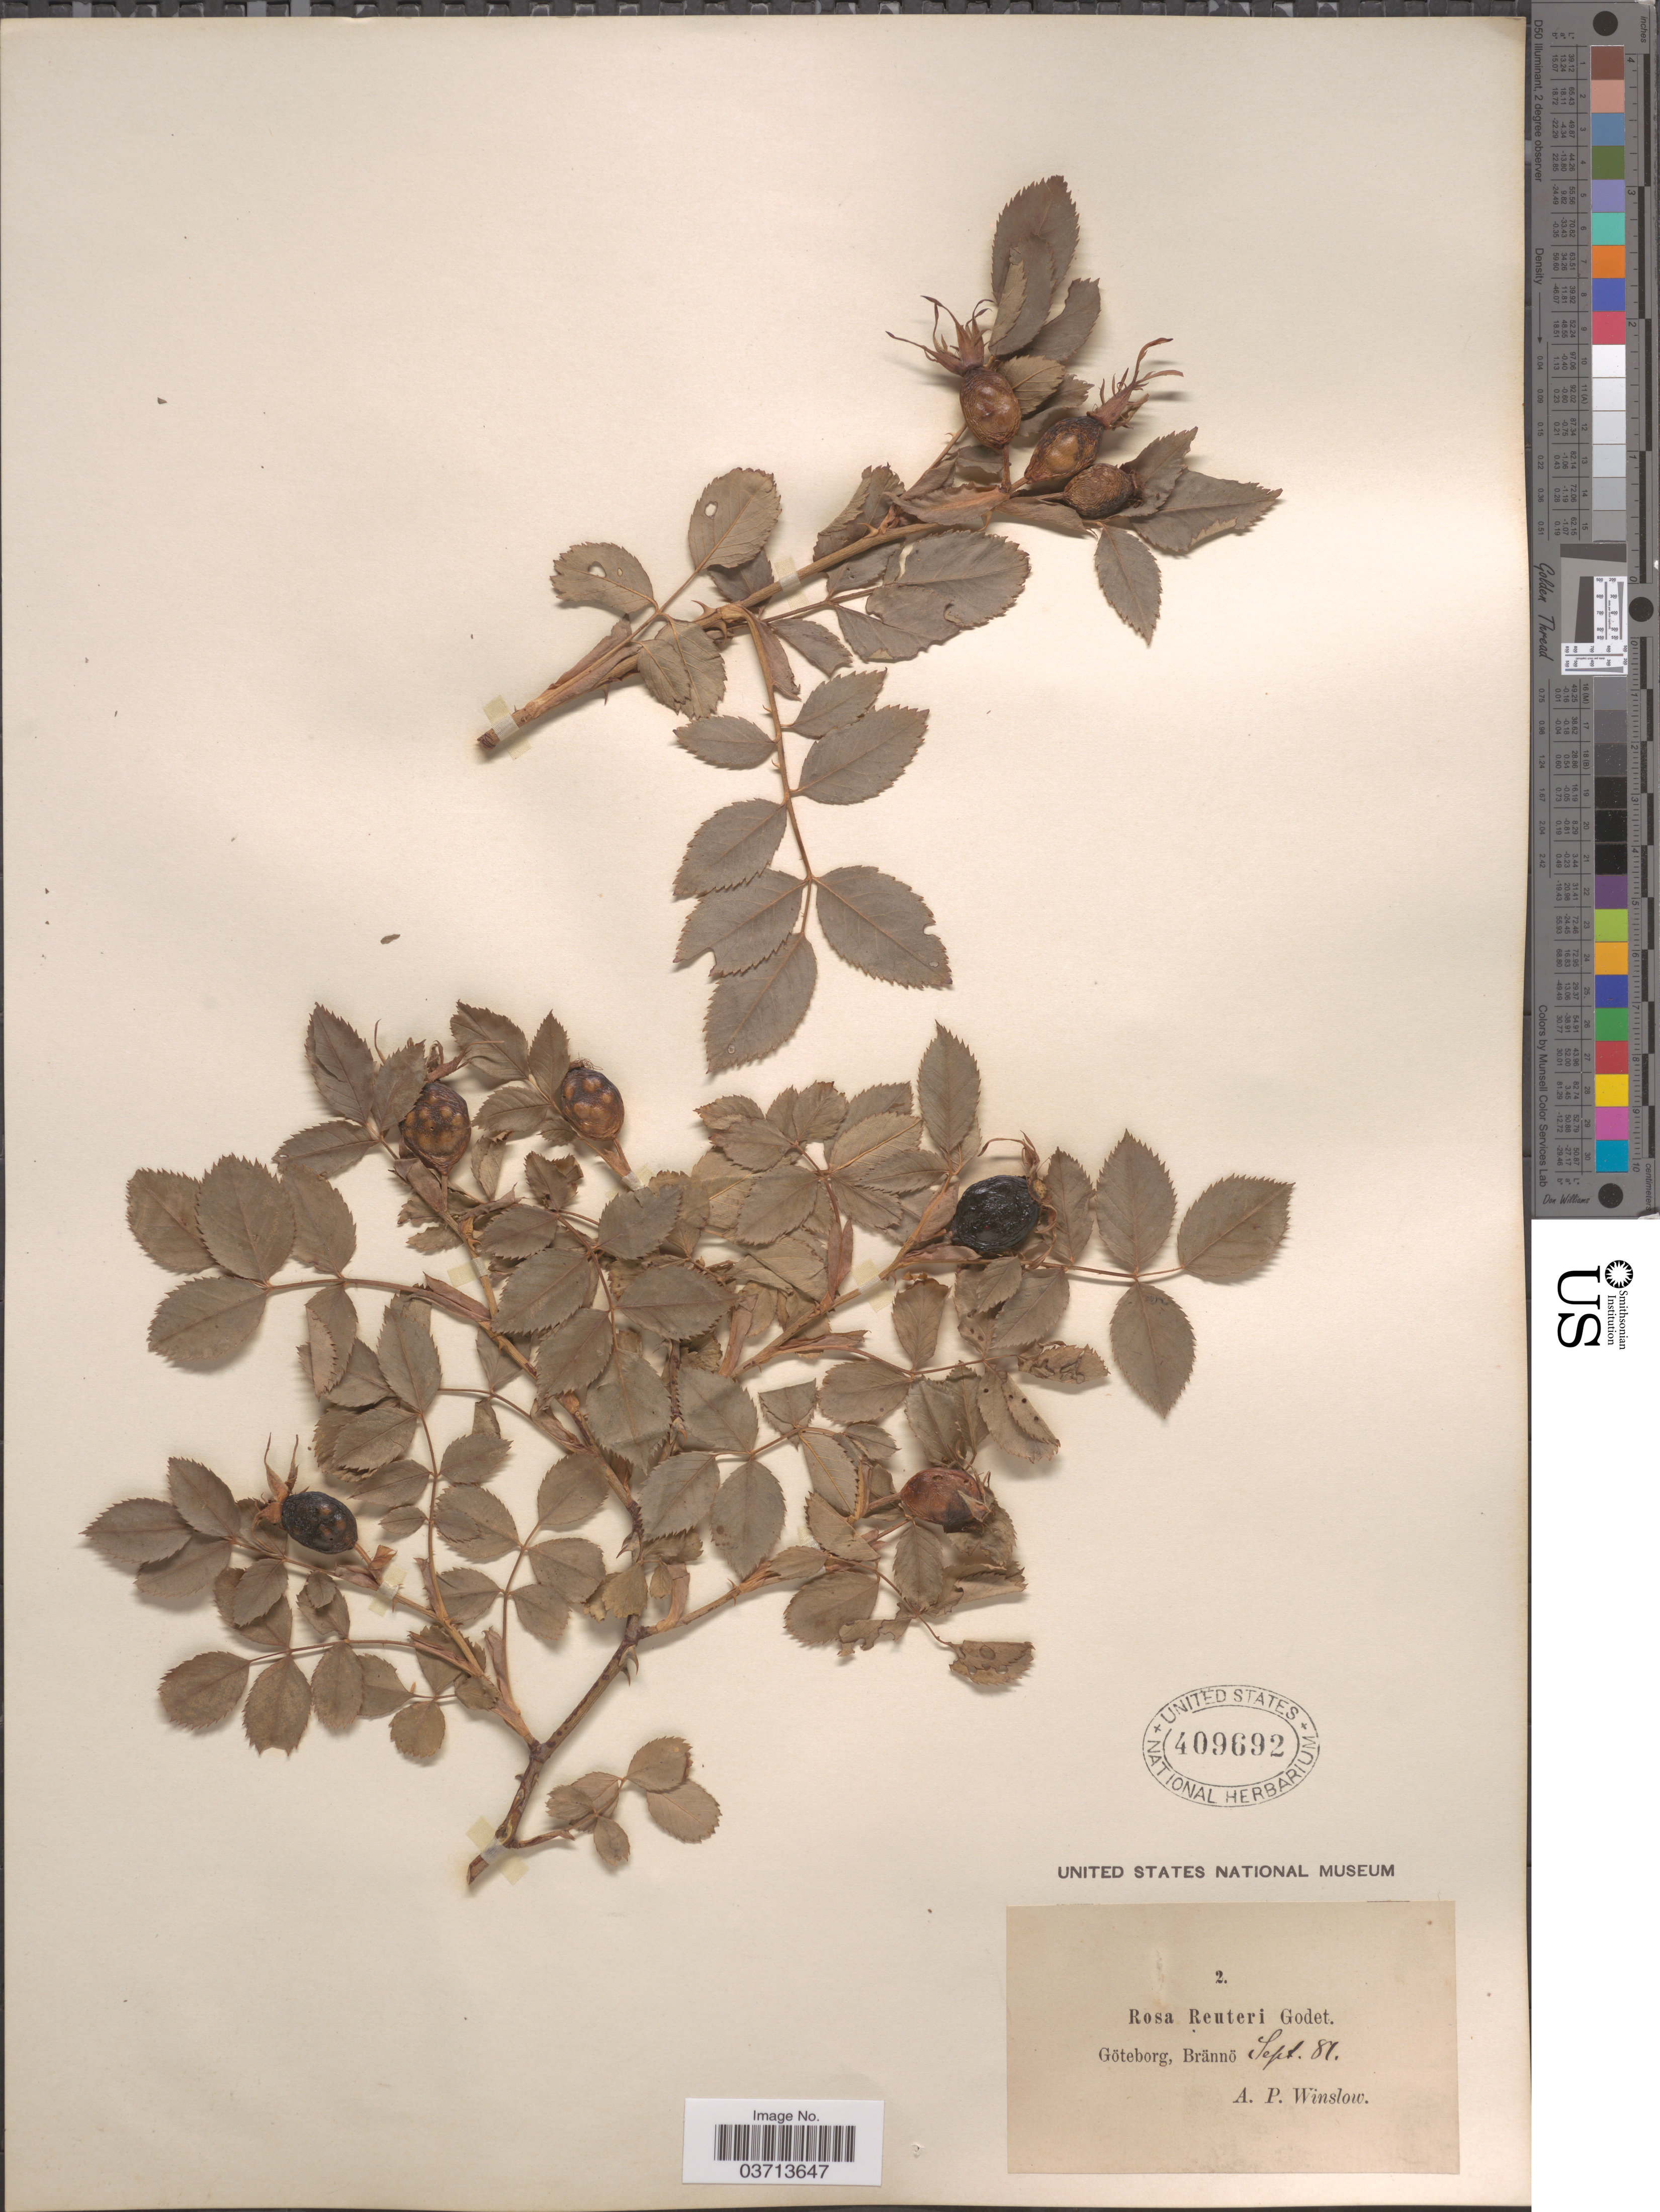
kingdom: Plantae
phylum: Tracheophyta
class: Magnoliopsida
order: Rosales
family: Rosaceae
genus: Rosa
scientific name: Rosa reuteri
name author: (Godet) Reut.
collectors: A. Winslow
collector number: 2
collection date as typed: Transcribed d/m/y: /9/81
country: Sweden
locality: Göteborg, Brännö.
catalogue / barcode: US 409692